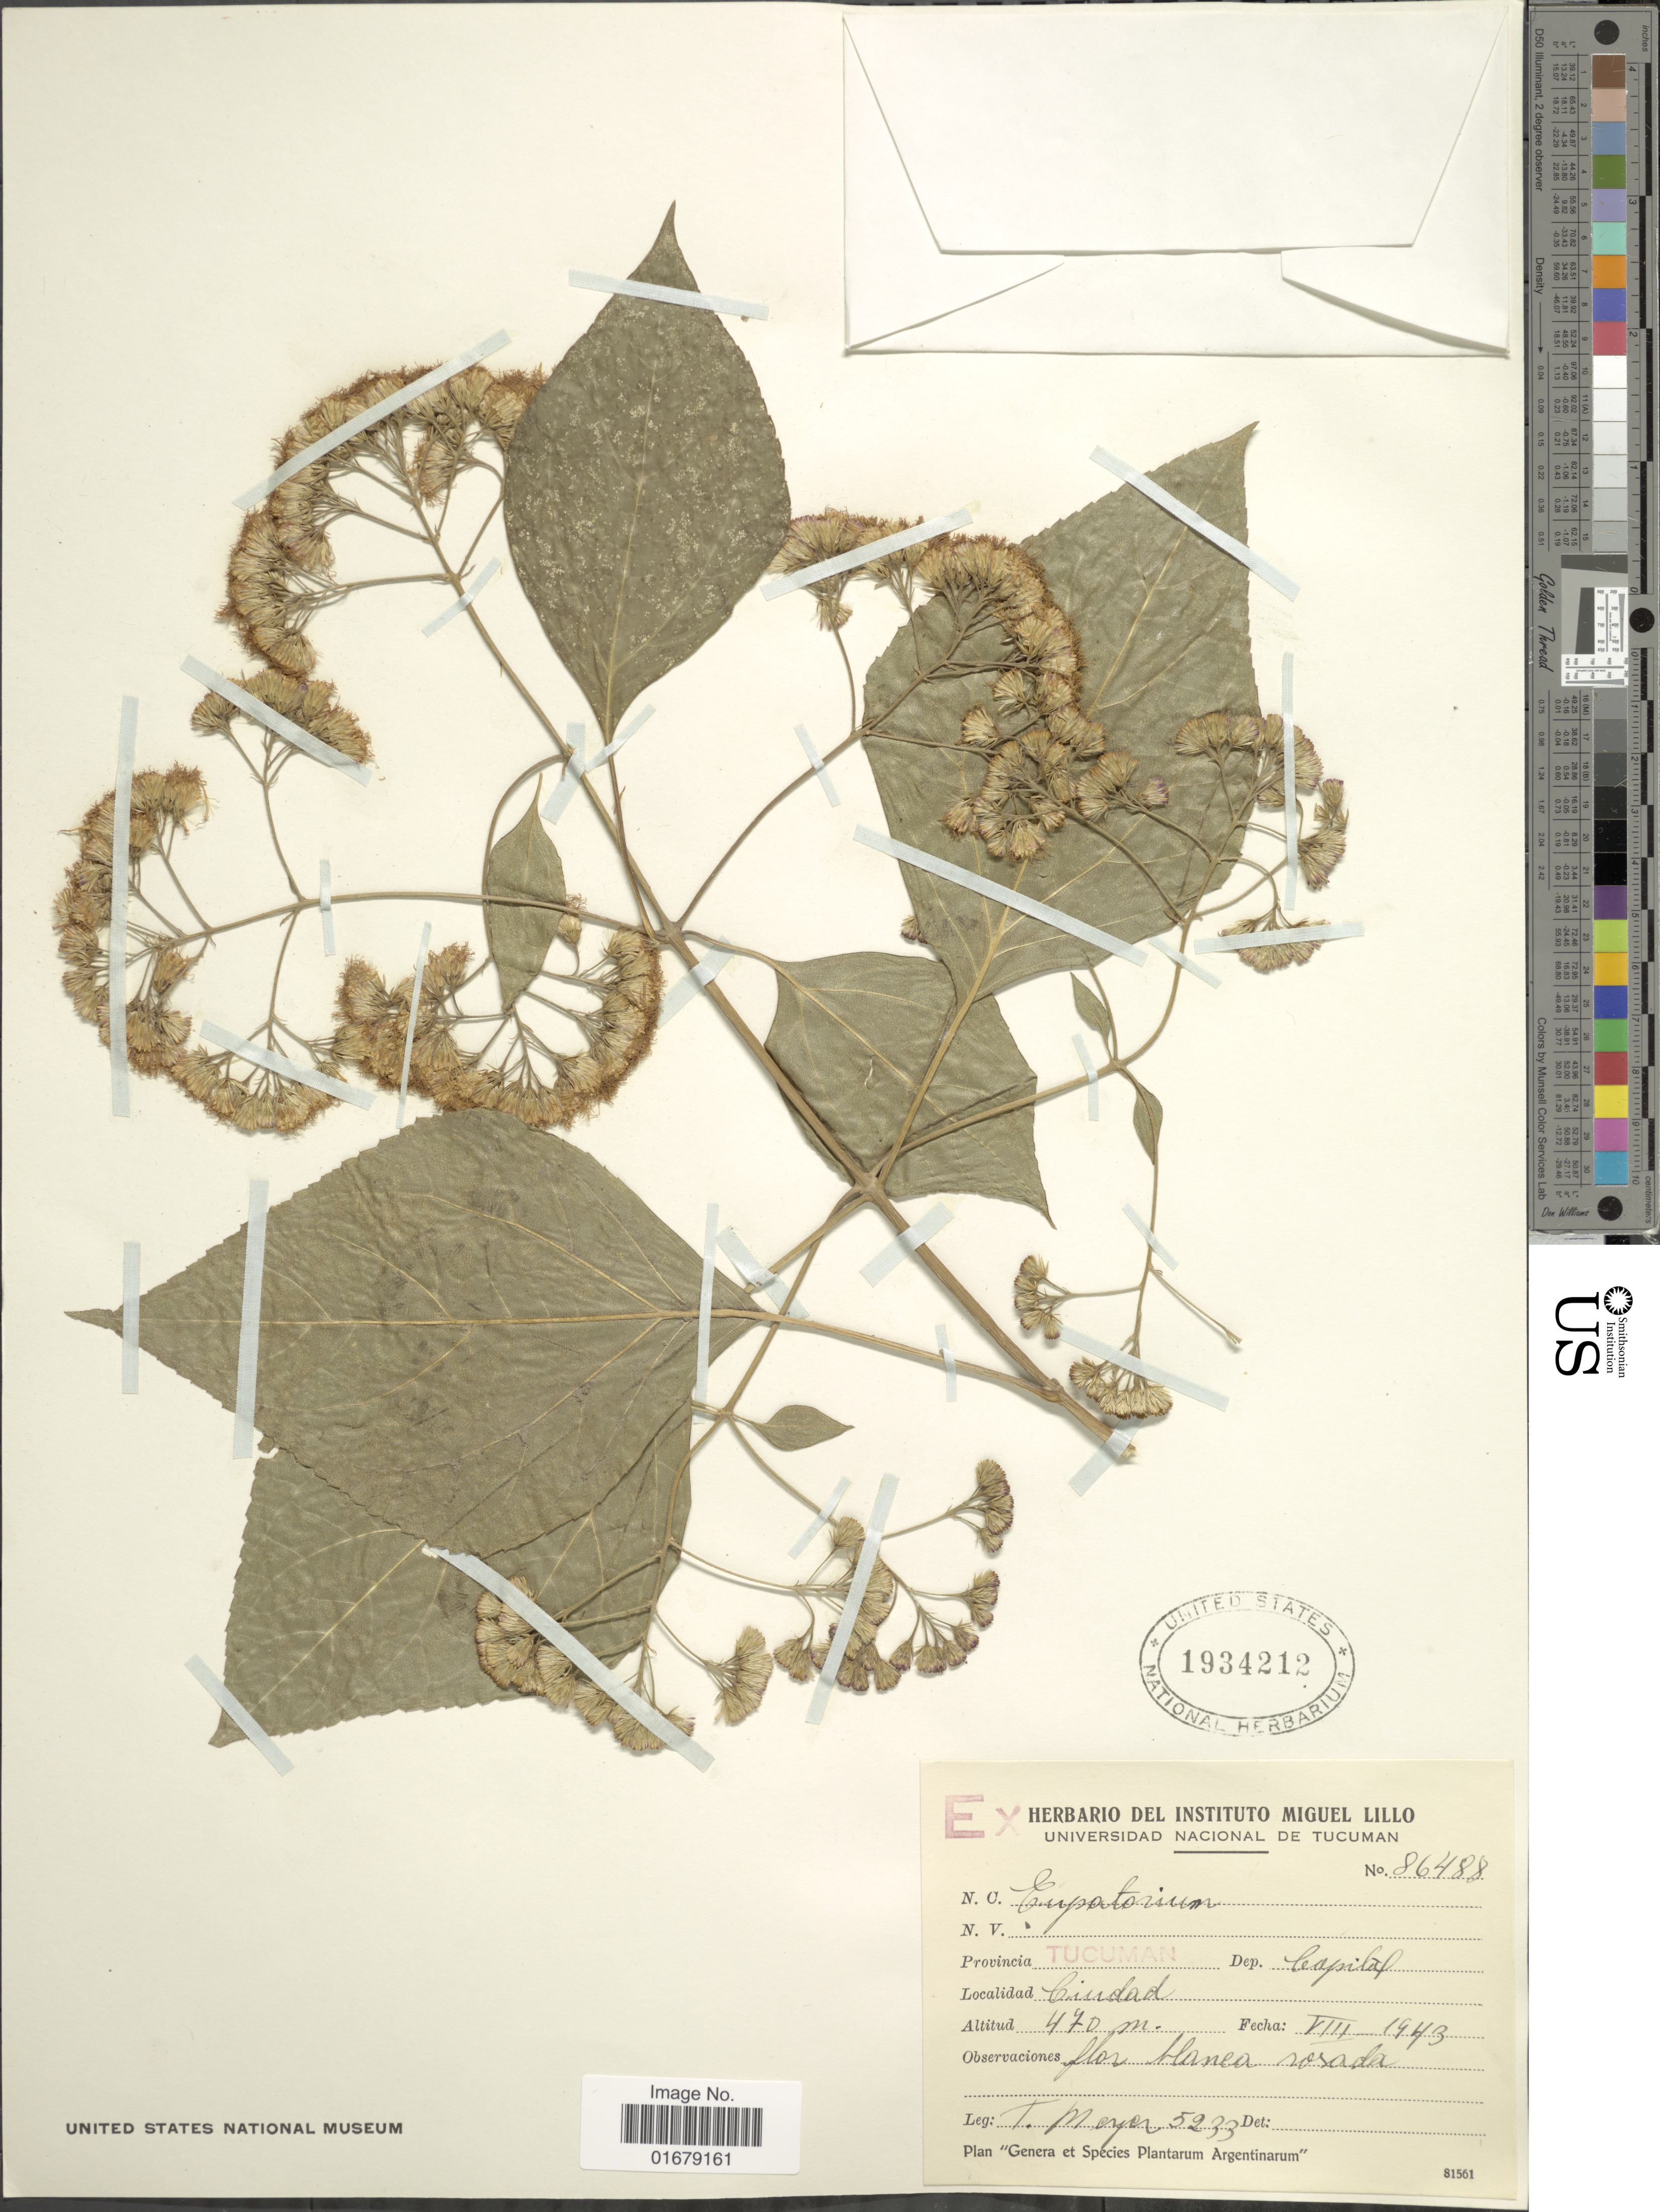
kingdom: Plantae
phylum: Tracheophyta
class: Magnoliopsida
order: Asterales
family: Asteraceae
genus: Kaunia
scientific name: Kaunia hyemale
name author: (Lillo)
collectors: T. Meyer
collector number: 5233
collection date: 1943-08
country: Argentina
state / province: Tucuman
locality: Provincia. Tucuman. Dep.Capital. Ciudad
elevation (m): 470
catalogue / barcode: US 1934212